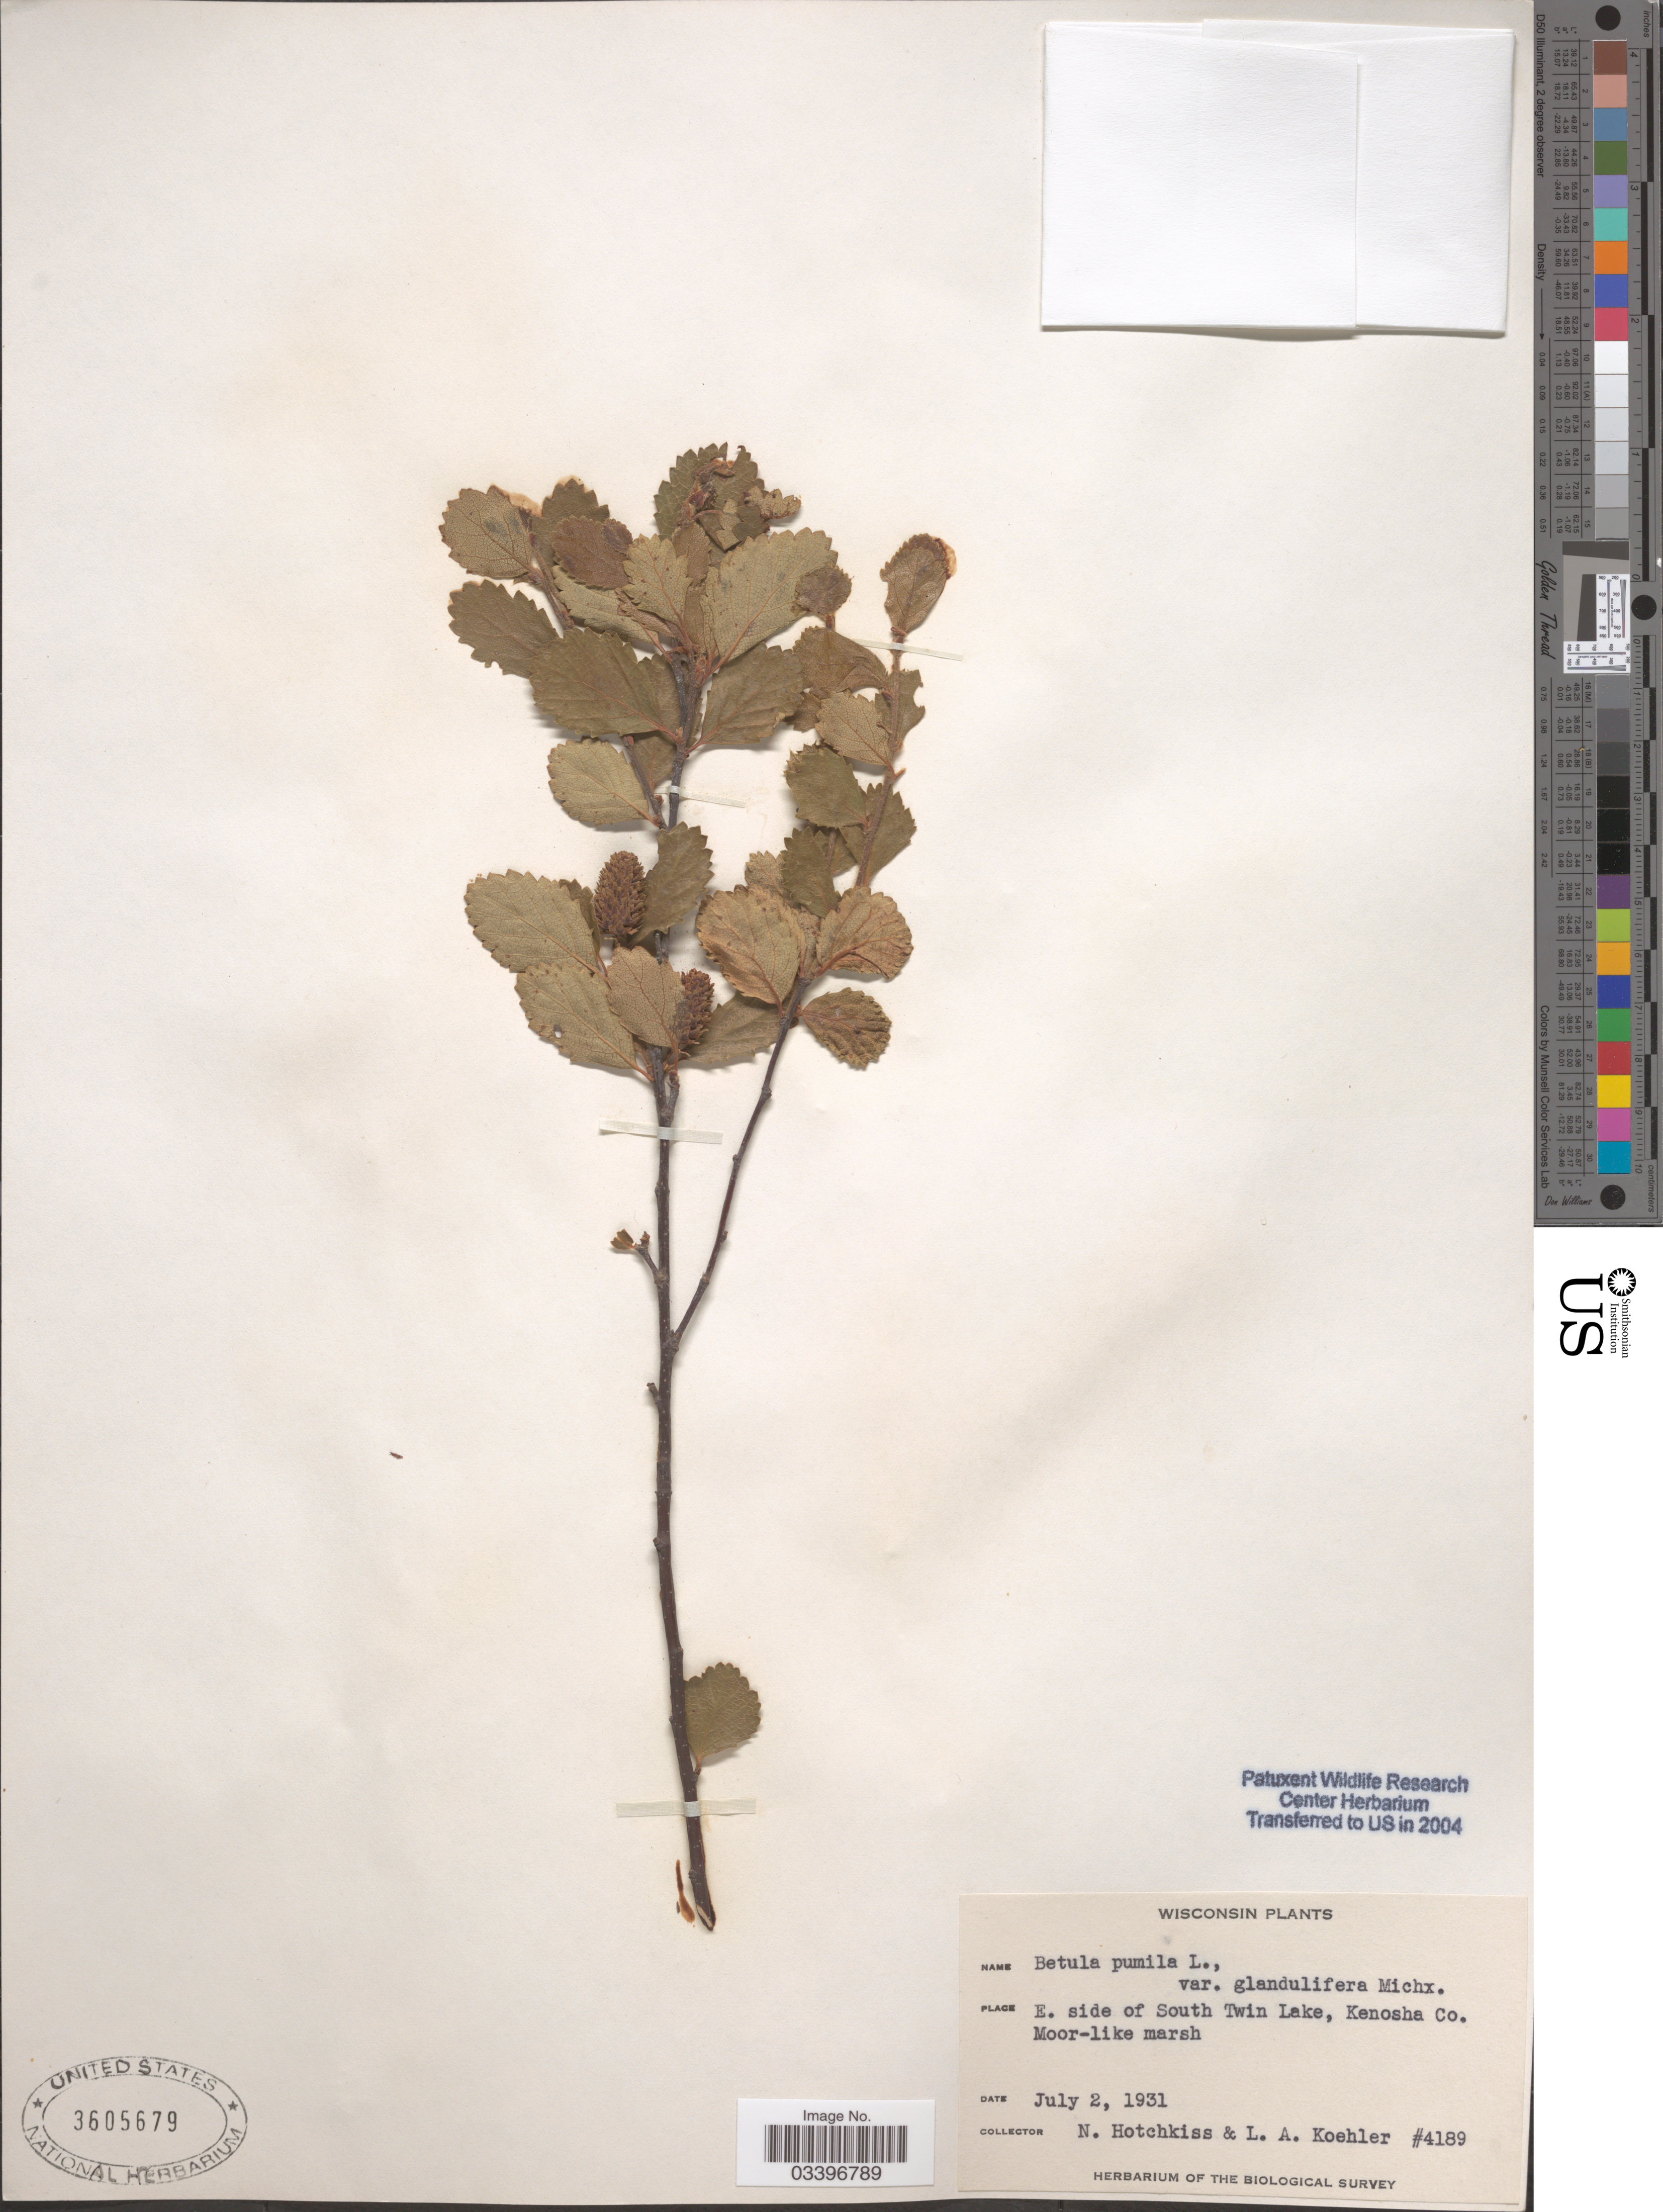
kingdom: Plantae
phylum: Tracheophyta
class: Magnoliopsida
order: Fagales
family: Betulaceae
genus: Betula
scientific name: Betula pumila var. glandulifera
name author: Regel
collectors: N. Hotchkiss & L. Koehler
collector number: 4189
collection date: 1931-07-02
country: United States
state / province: Wisconsin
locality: E. side of South Twin Lake, Kenosha Co.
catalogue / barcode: US 3605679